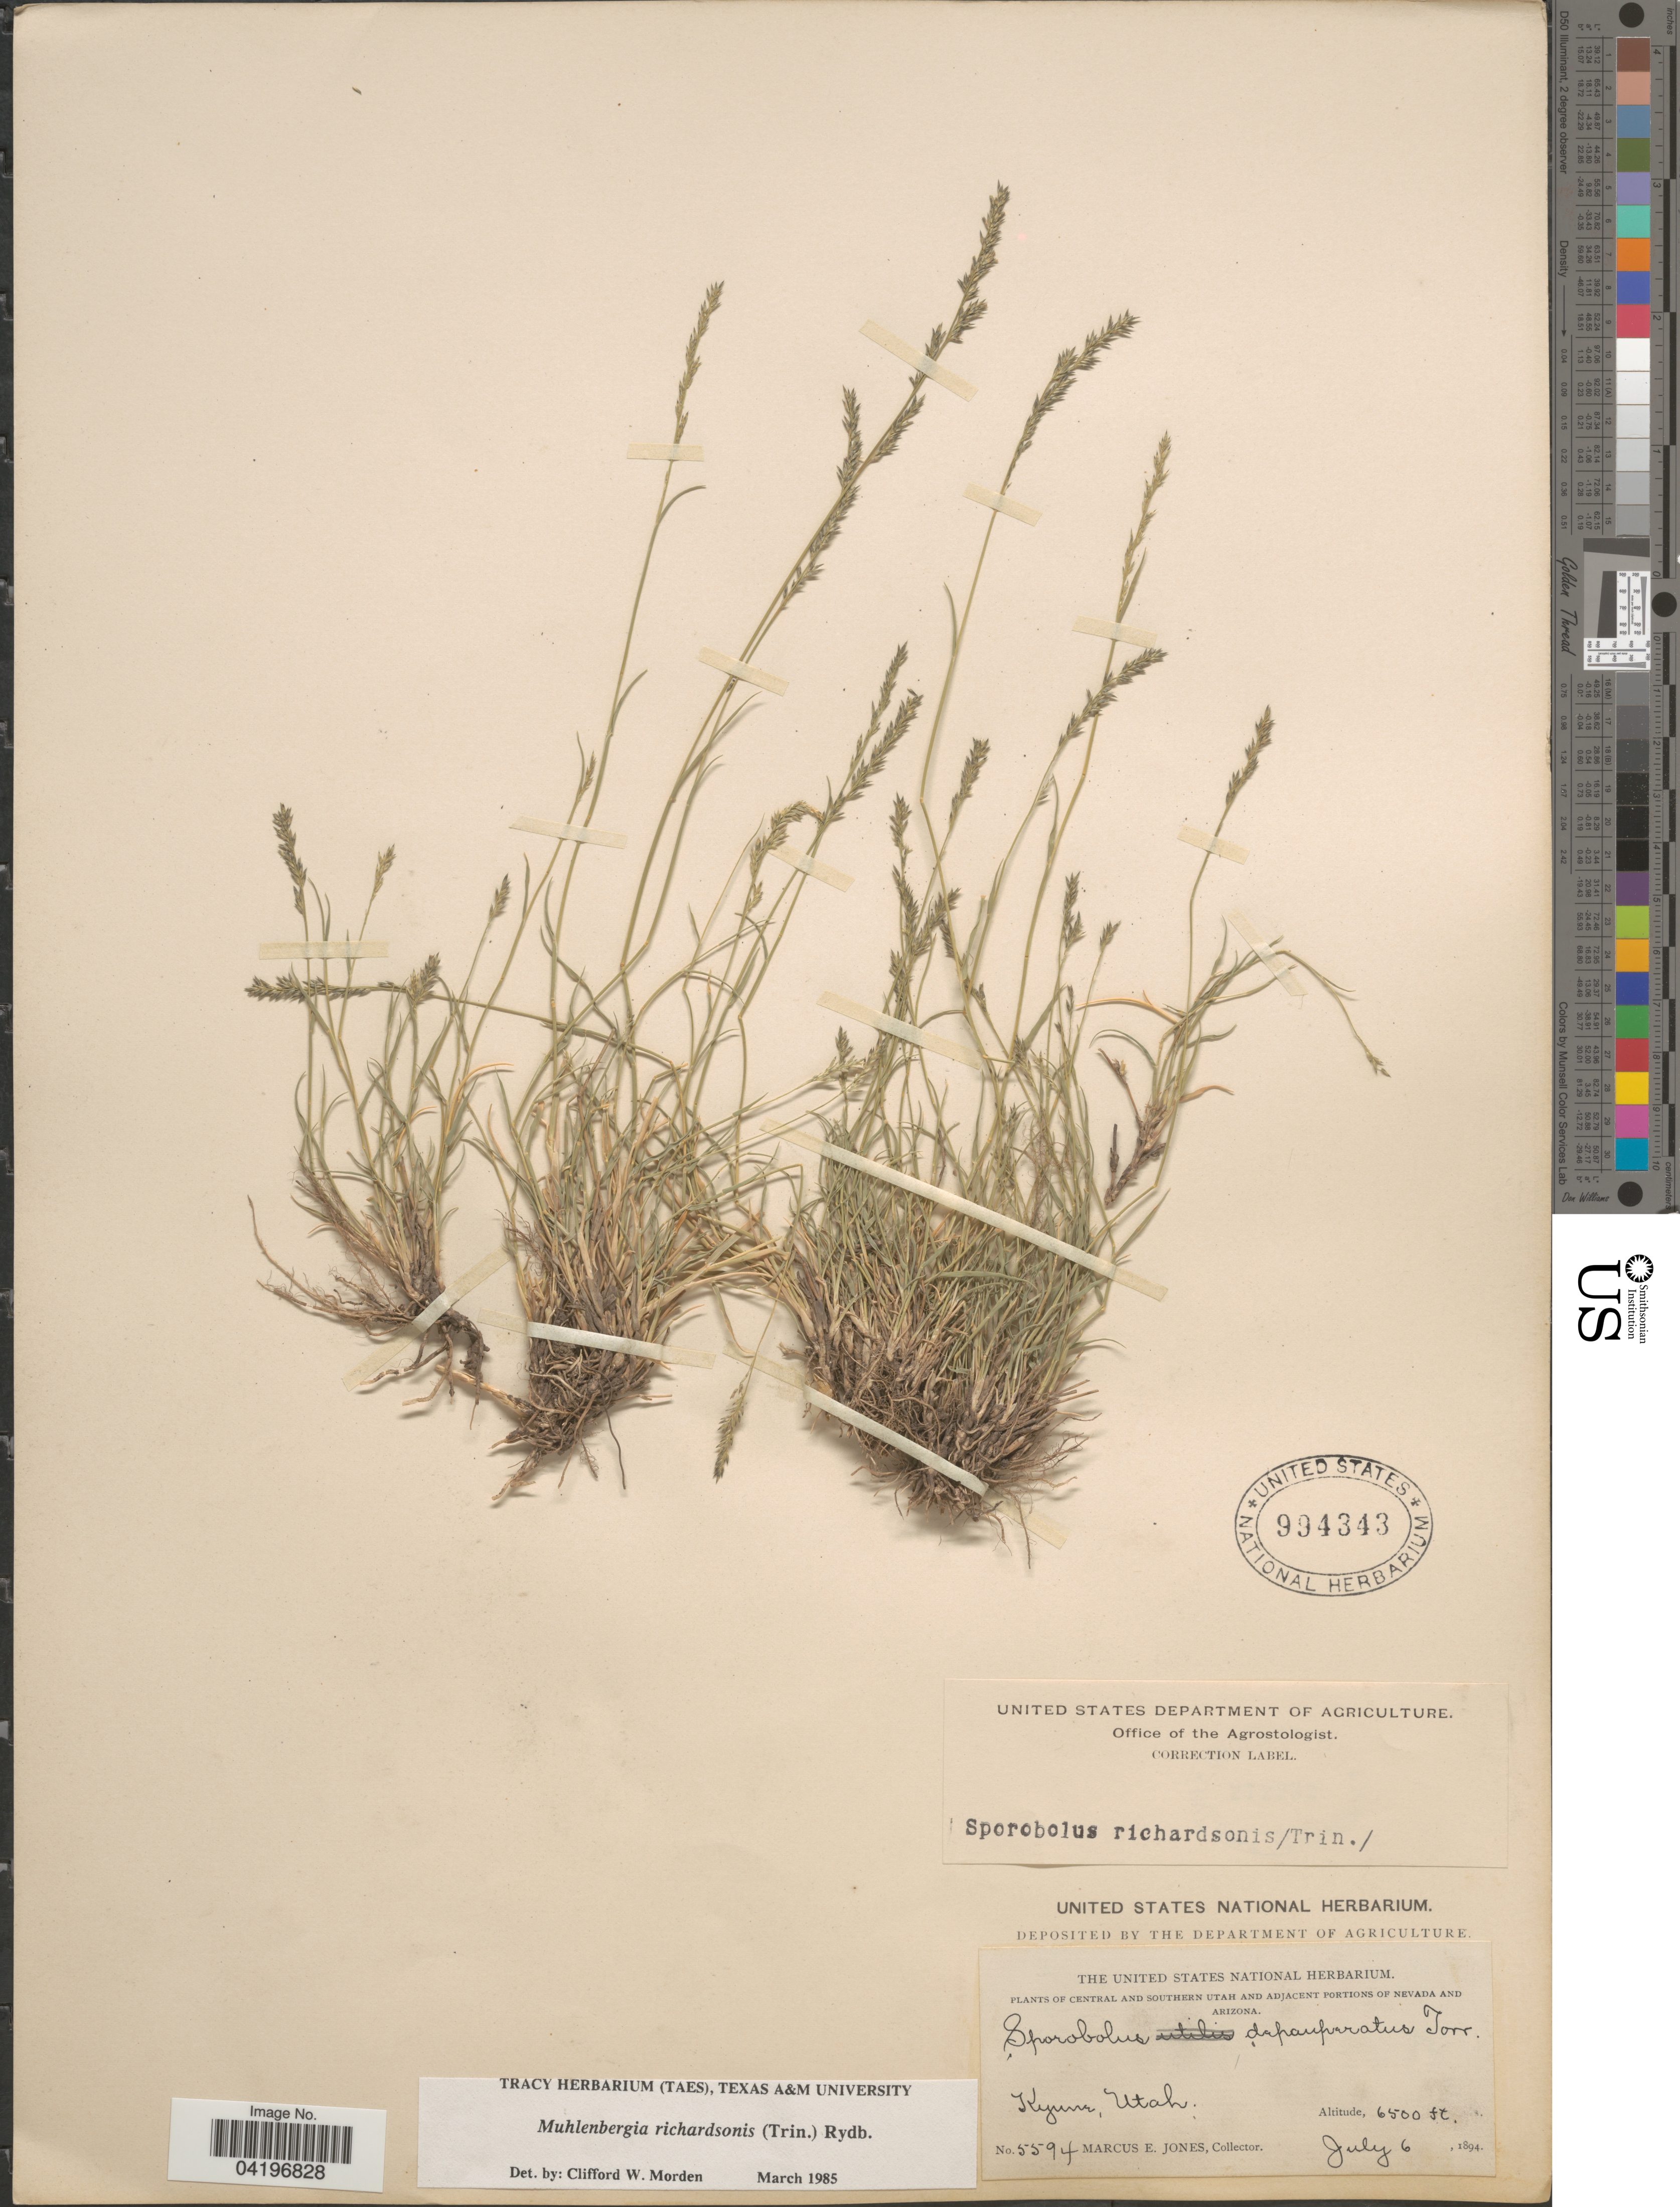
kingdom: Plantae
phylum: Tracheophyta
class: Liliopsida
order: Poales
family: Poaceae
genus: Muhlenbergia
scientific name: Muhlenbergia richardsonis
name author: (Trin.) Rydb.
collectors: M. E. Jones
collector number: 5594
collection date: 1894-07-06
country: United States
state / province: Utah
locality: Central and Southern Utah. Kyune.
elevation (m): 1981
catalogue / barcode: US 994343